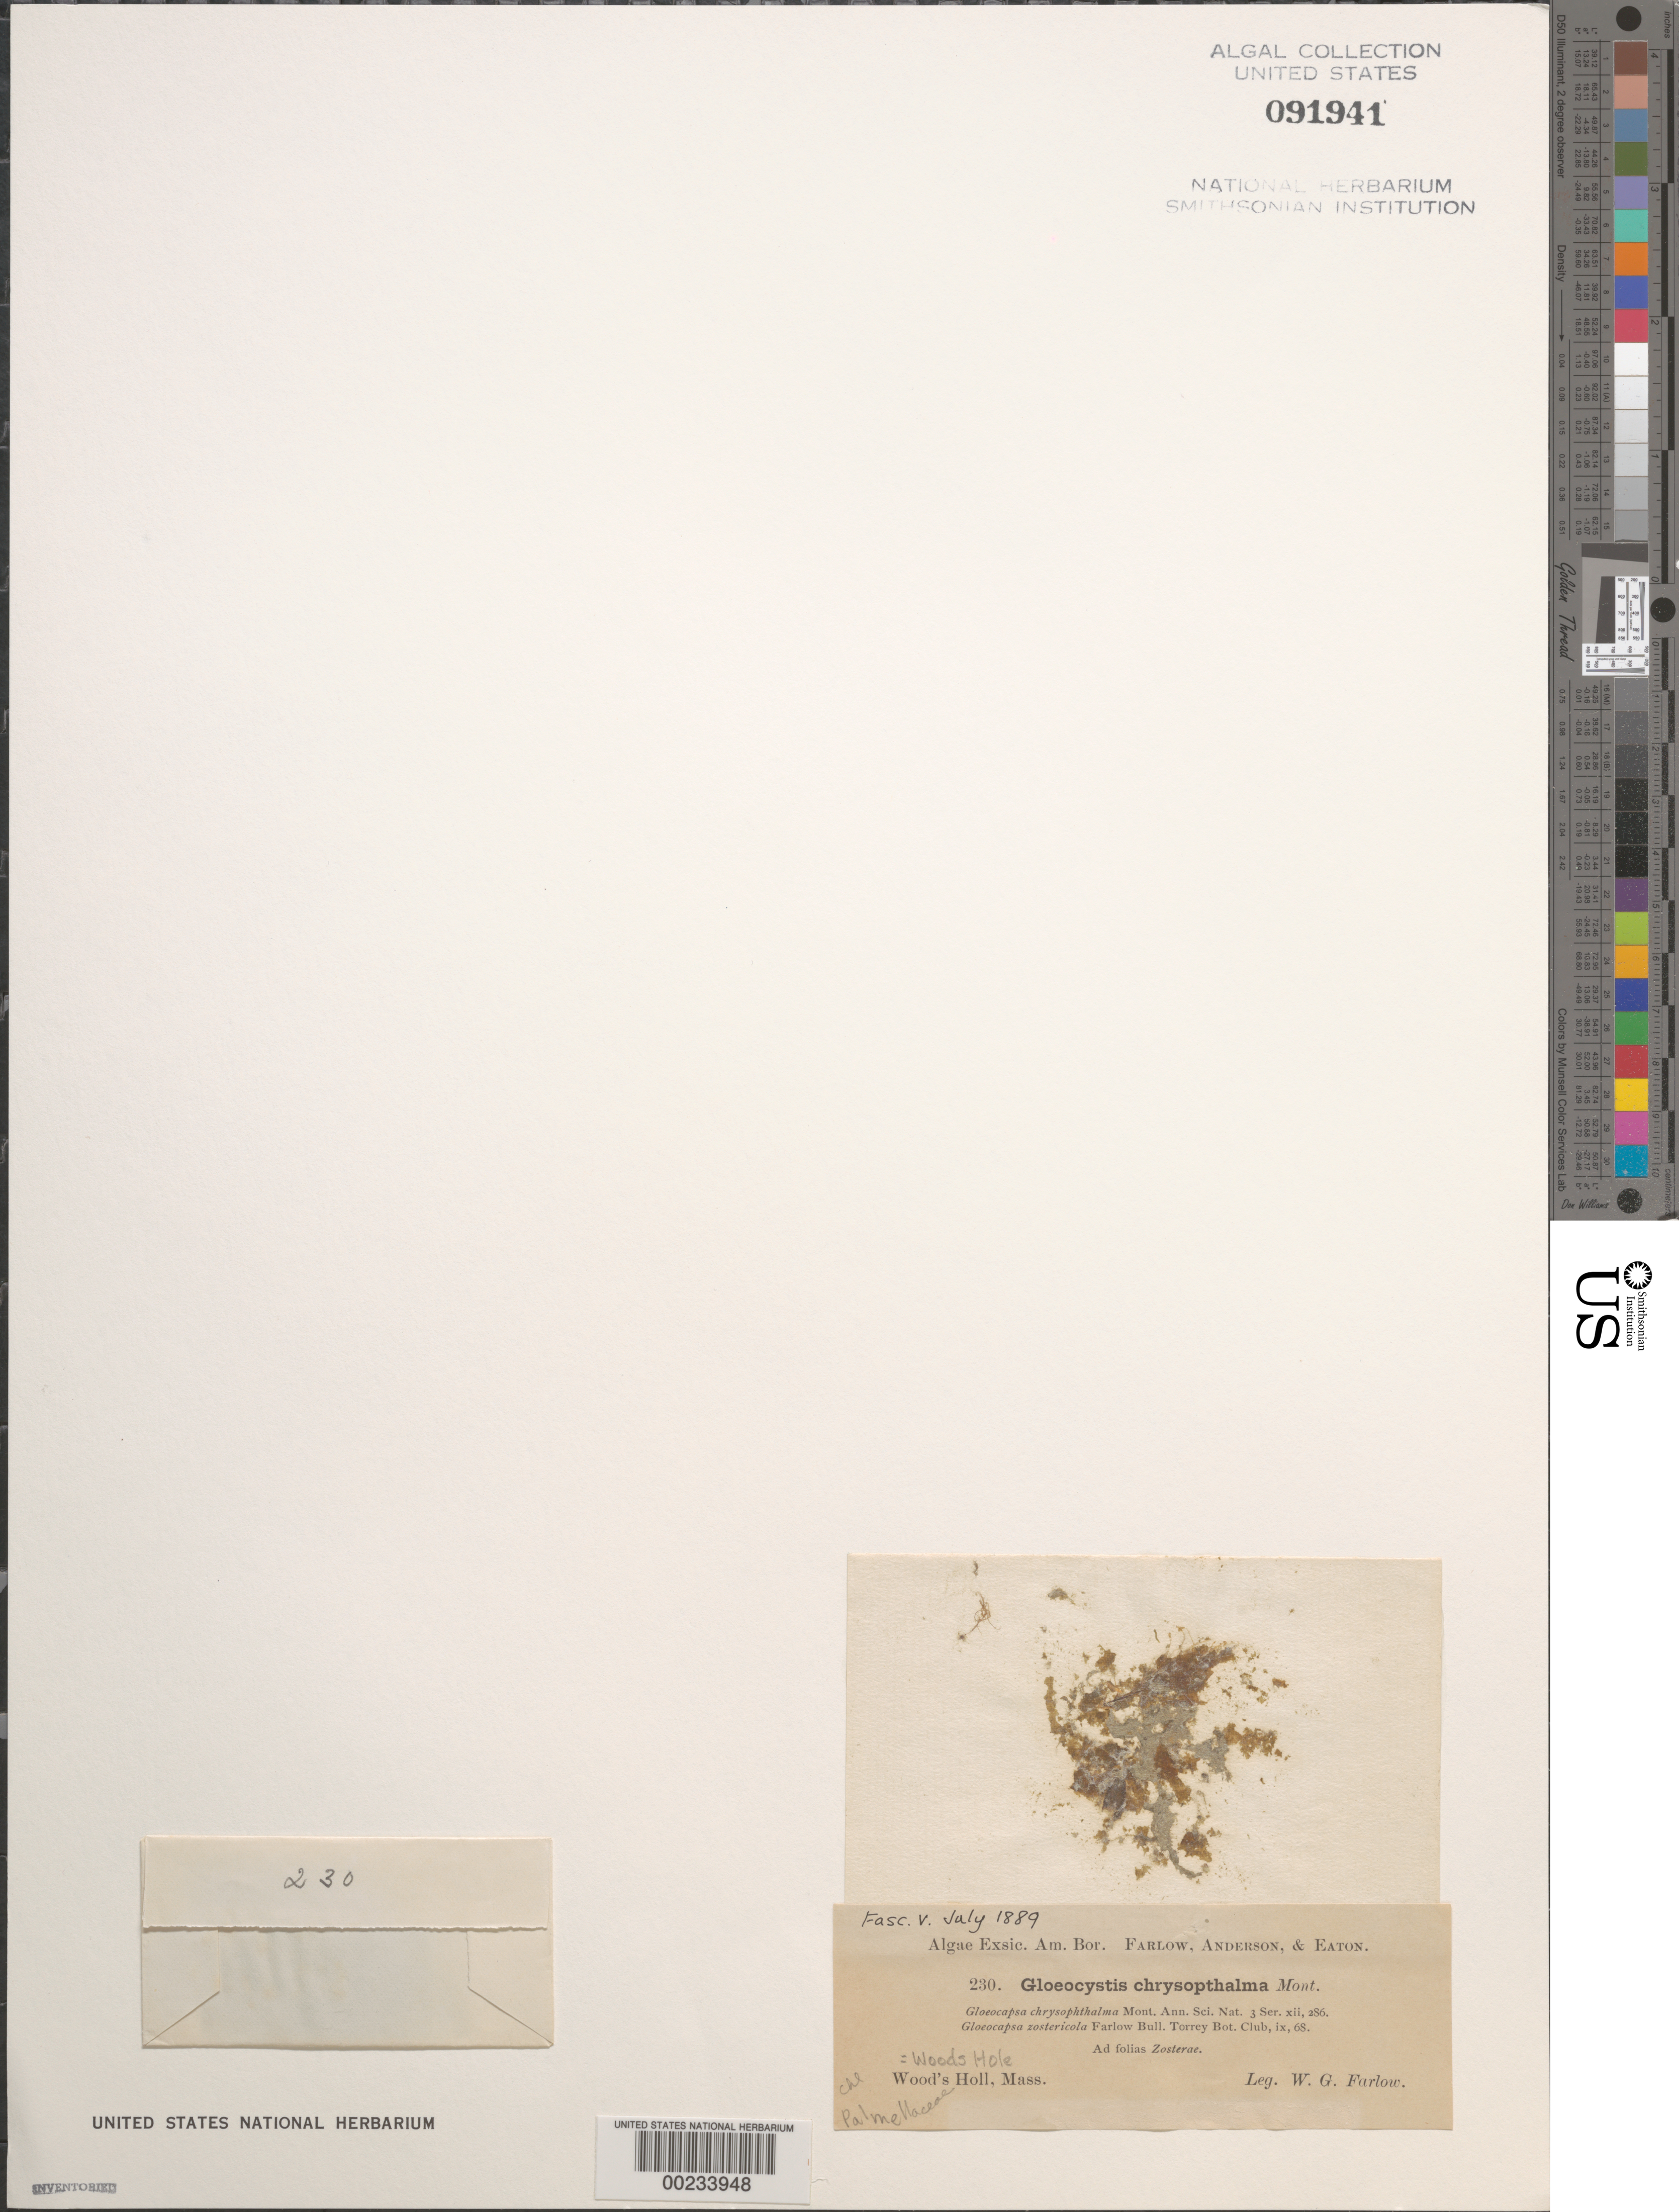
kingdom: Plantae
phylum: Chlorophyta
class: Chlorophyceae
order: Sphaeropleales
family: Radiococcaceae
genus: Gloeocystis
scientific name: Gloeocystis chrysophthalma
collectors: W. G. Farlow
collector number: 230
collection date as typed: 18--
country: United States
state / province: Massachusetts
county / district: Barnstable County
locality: Woods Hole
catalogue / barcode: US 91941